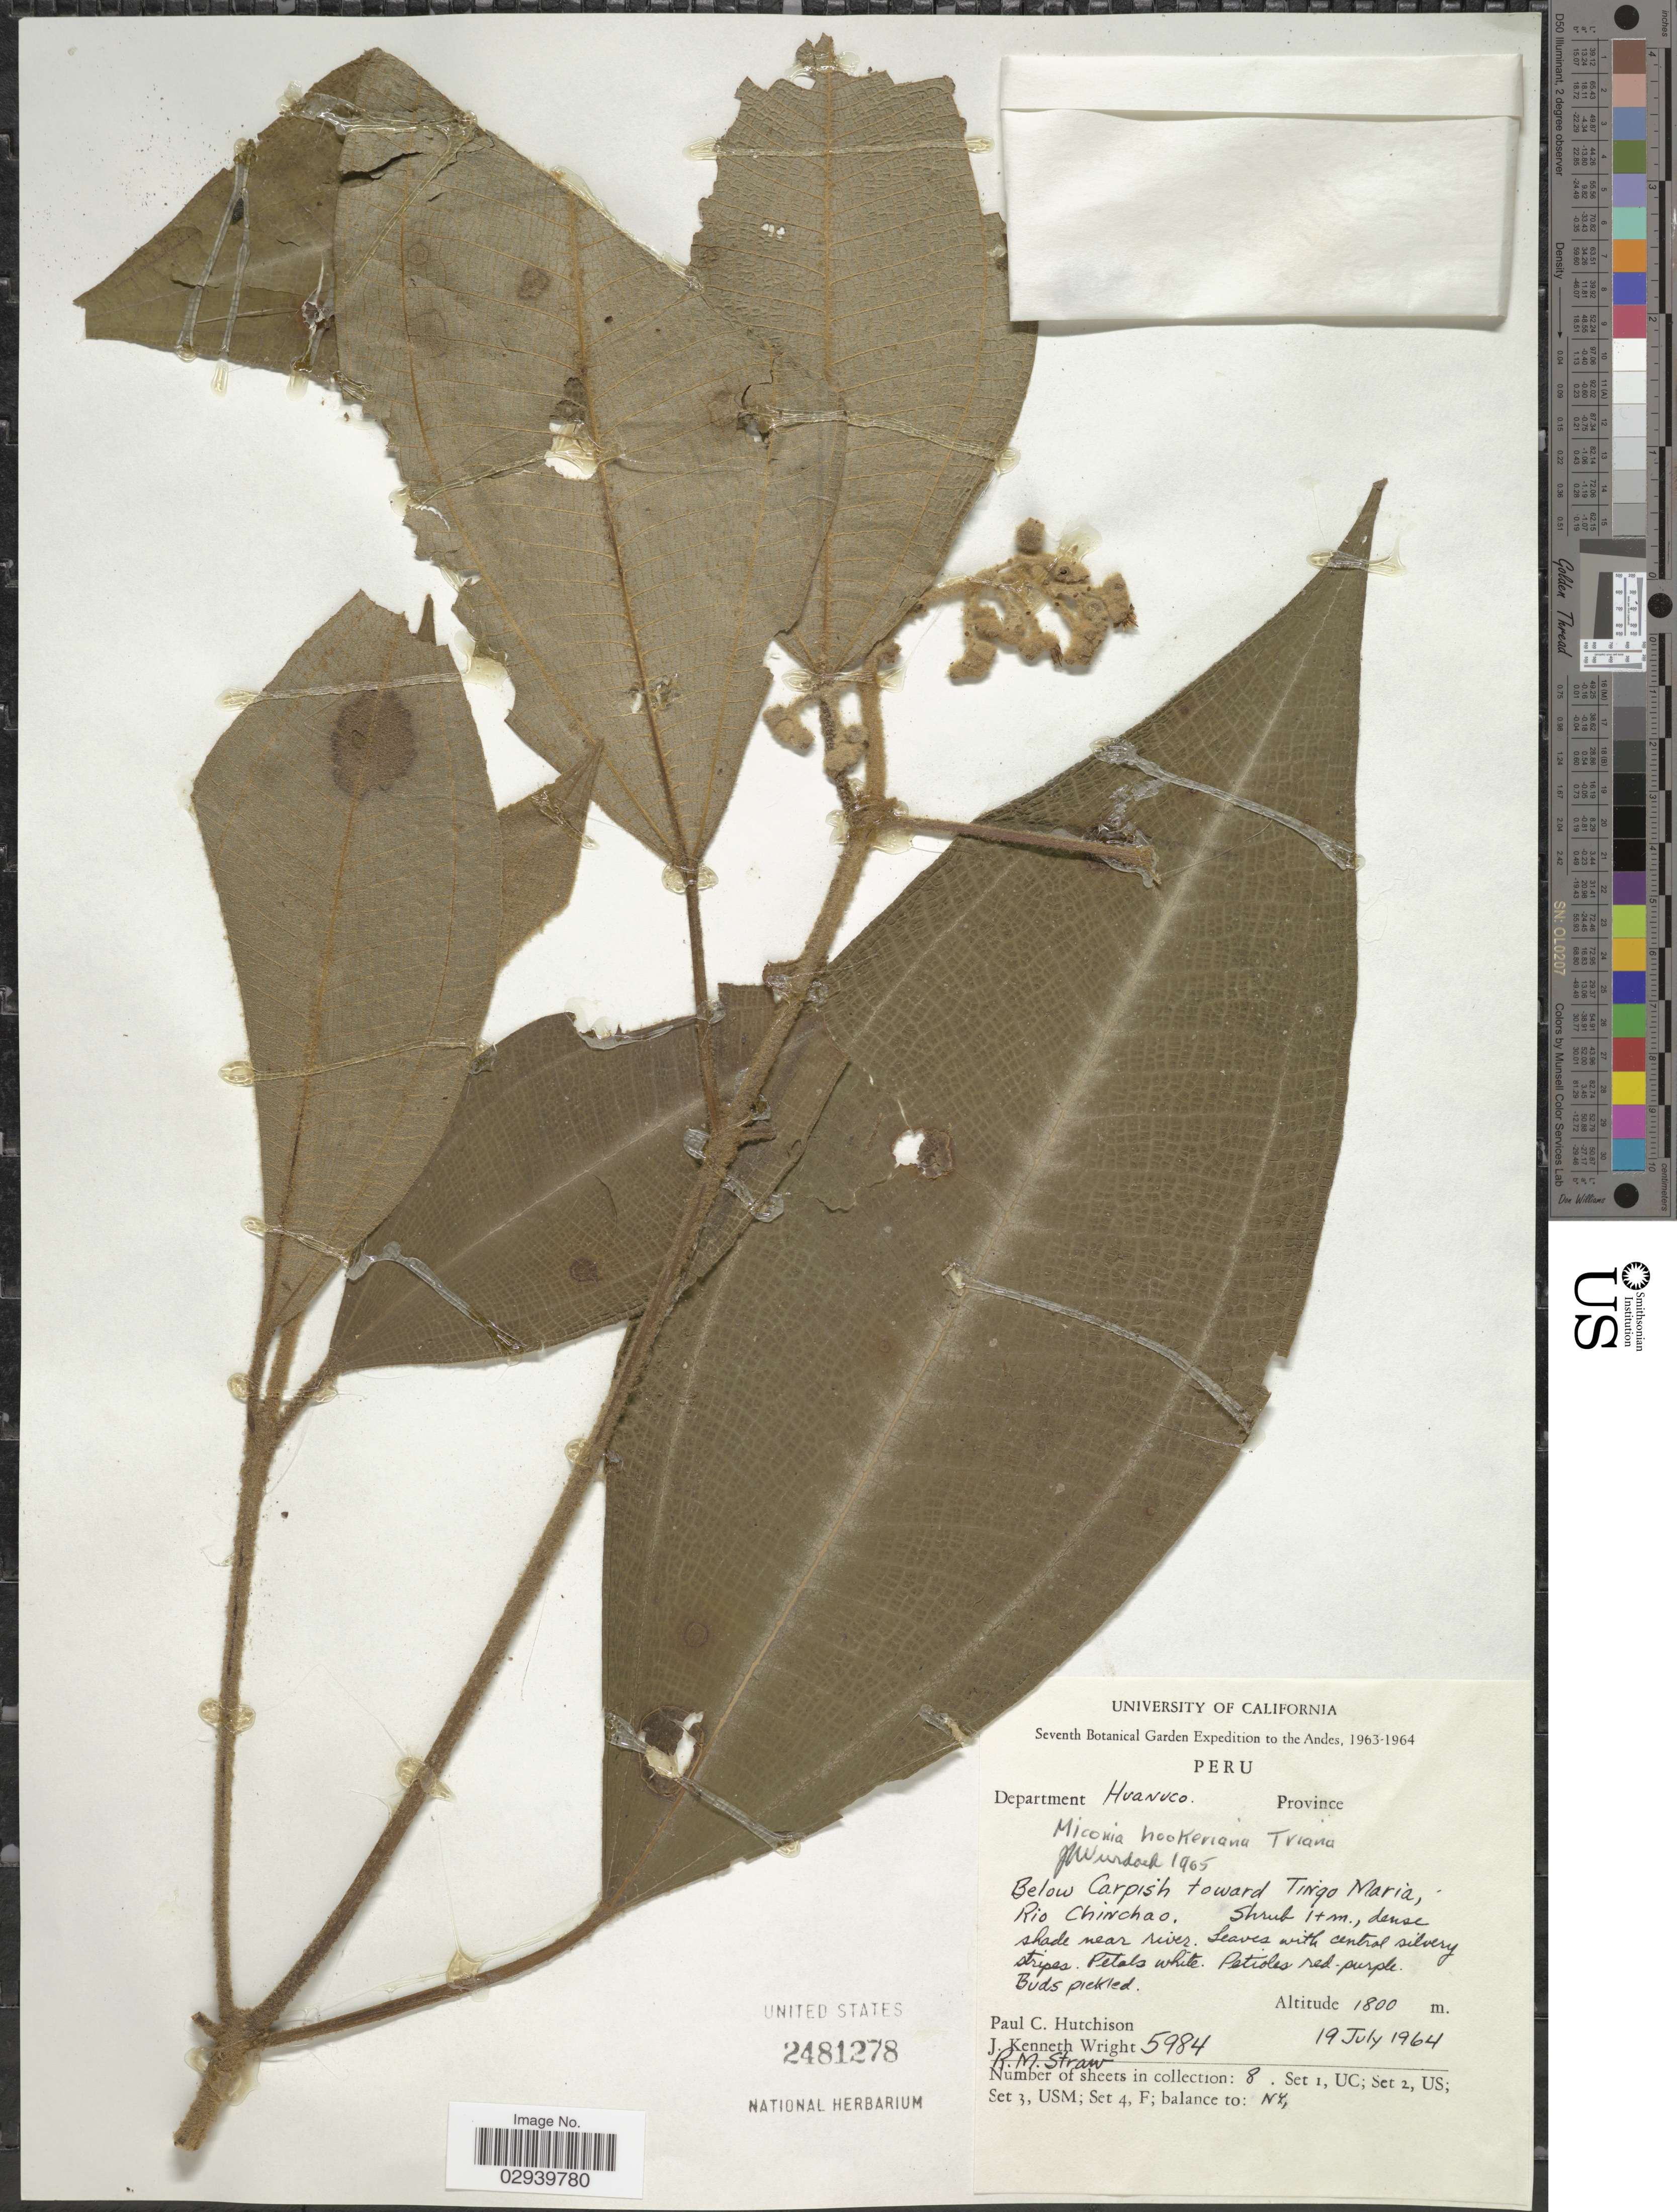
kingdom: Plantae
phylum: Tracheophyta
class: Magnoliopsida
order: Myrtales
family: Melastomataceae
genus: Miconia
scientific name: Miconia hookeriana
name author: Triana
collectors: P. C. Hutchison, J. K. Wright & R. M. Straw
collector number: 5984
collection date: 1964-07-19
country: Peru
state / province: Huánuco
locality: Department Huanuco. Below Carpish toward Tingo Maria, Rio Chinchao.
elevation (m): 1800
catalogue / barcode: US 2481278